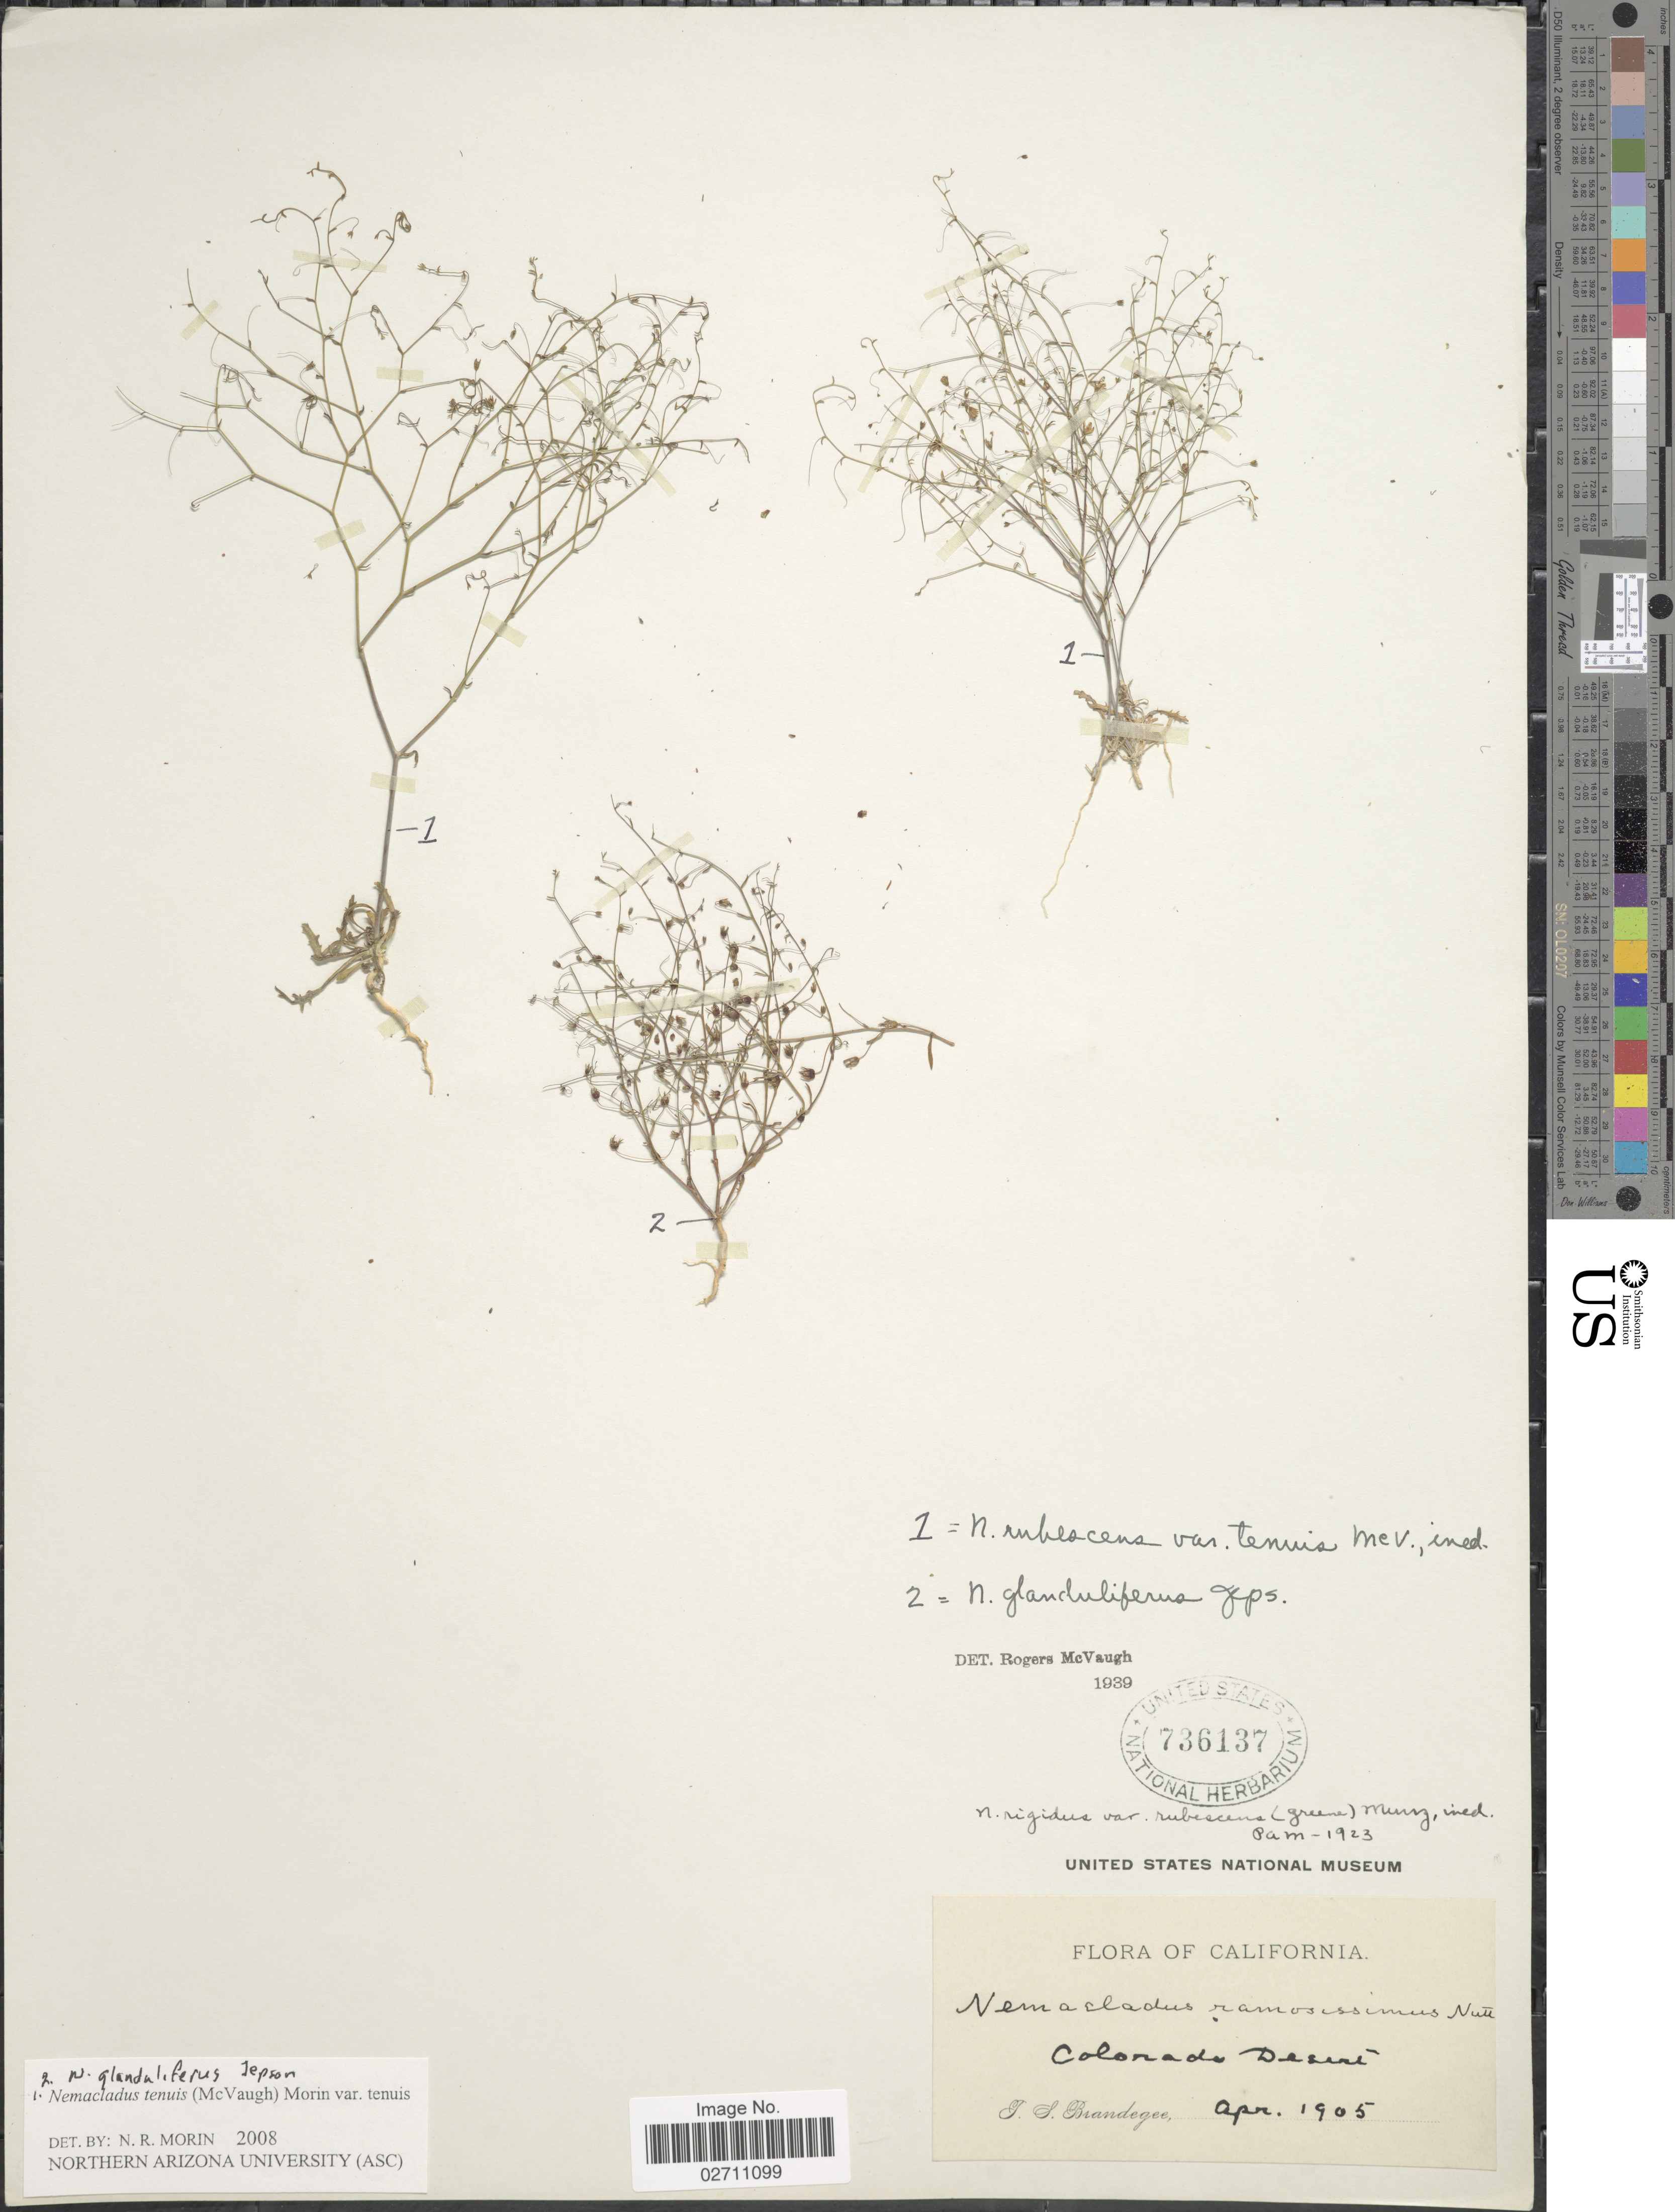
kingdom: Plantae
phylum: Tracheophyta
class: Magnoliopsida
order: Asterales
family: Campanulaceae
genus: Nemacladus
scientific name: Nemacladus tenuis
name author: (McVaugh) Morin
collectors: T. S. Brandegee (herbarium)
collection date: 1905-04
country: United States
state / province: California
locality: Colorado Desert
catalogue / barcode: US 736137